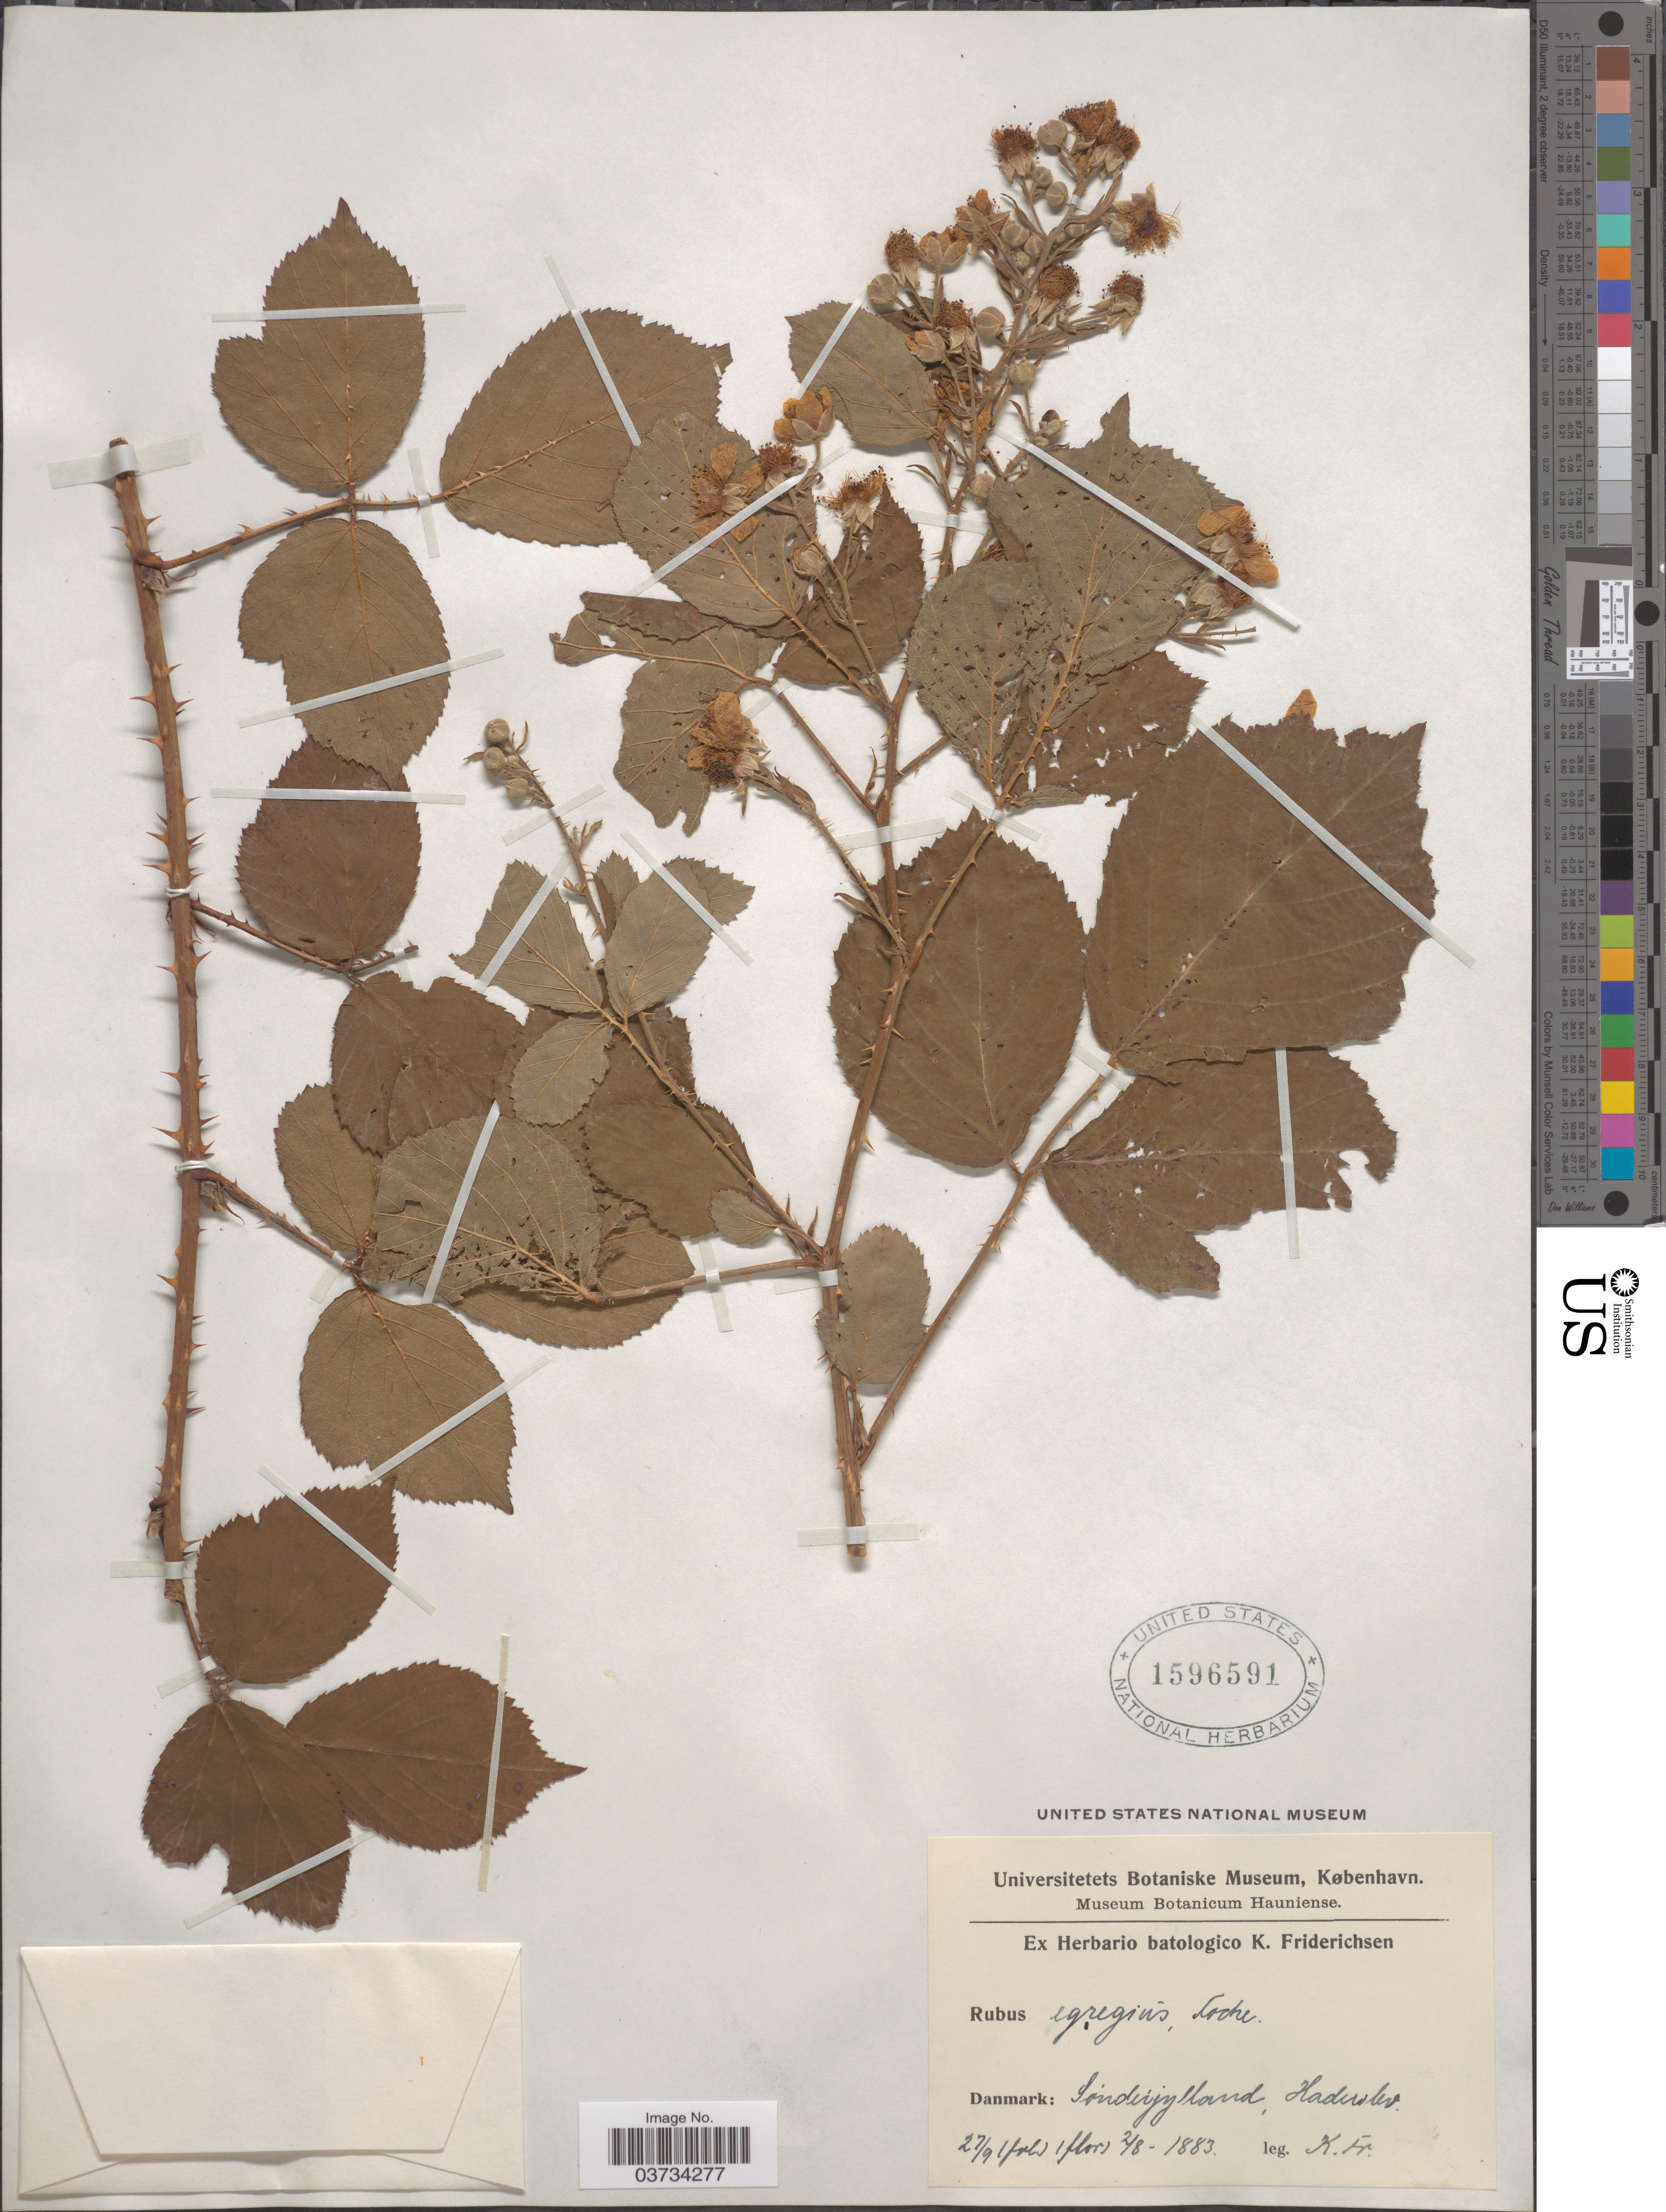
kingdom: Plantae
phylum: Tracheophyta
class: Magnoliopsida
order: Rosales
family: Rosaceae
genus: Rubus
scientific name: Rubus egregius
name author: Focke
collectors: K. Friderichsen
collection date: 1883-08-02/1883-09-27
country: Denmark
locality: Danmark: Sónderjylland, Haderslev.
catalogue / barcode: US 1596591